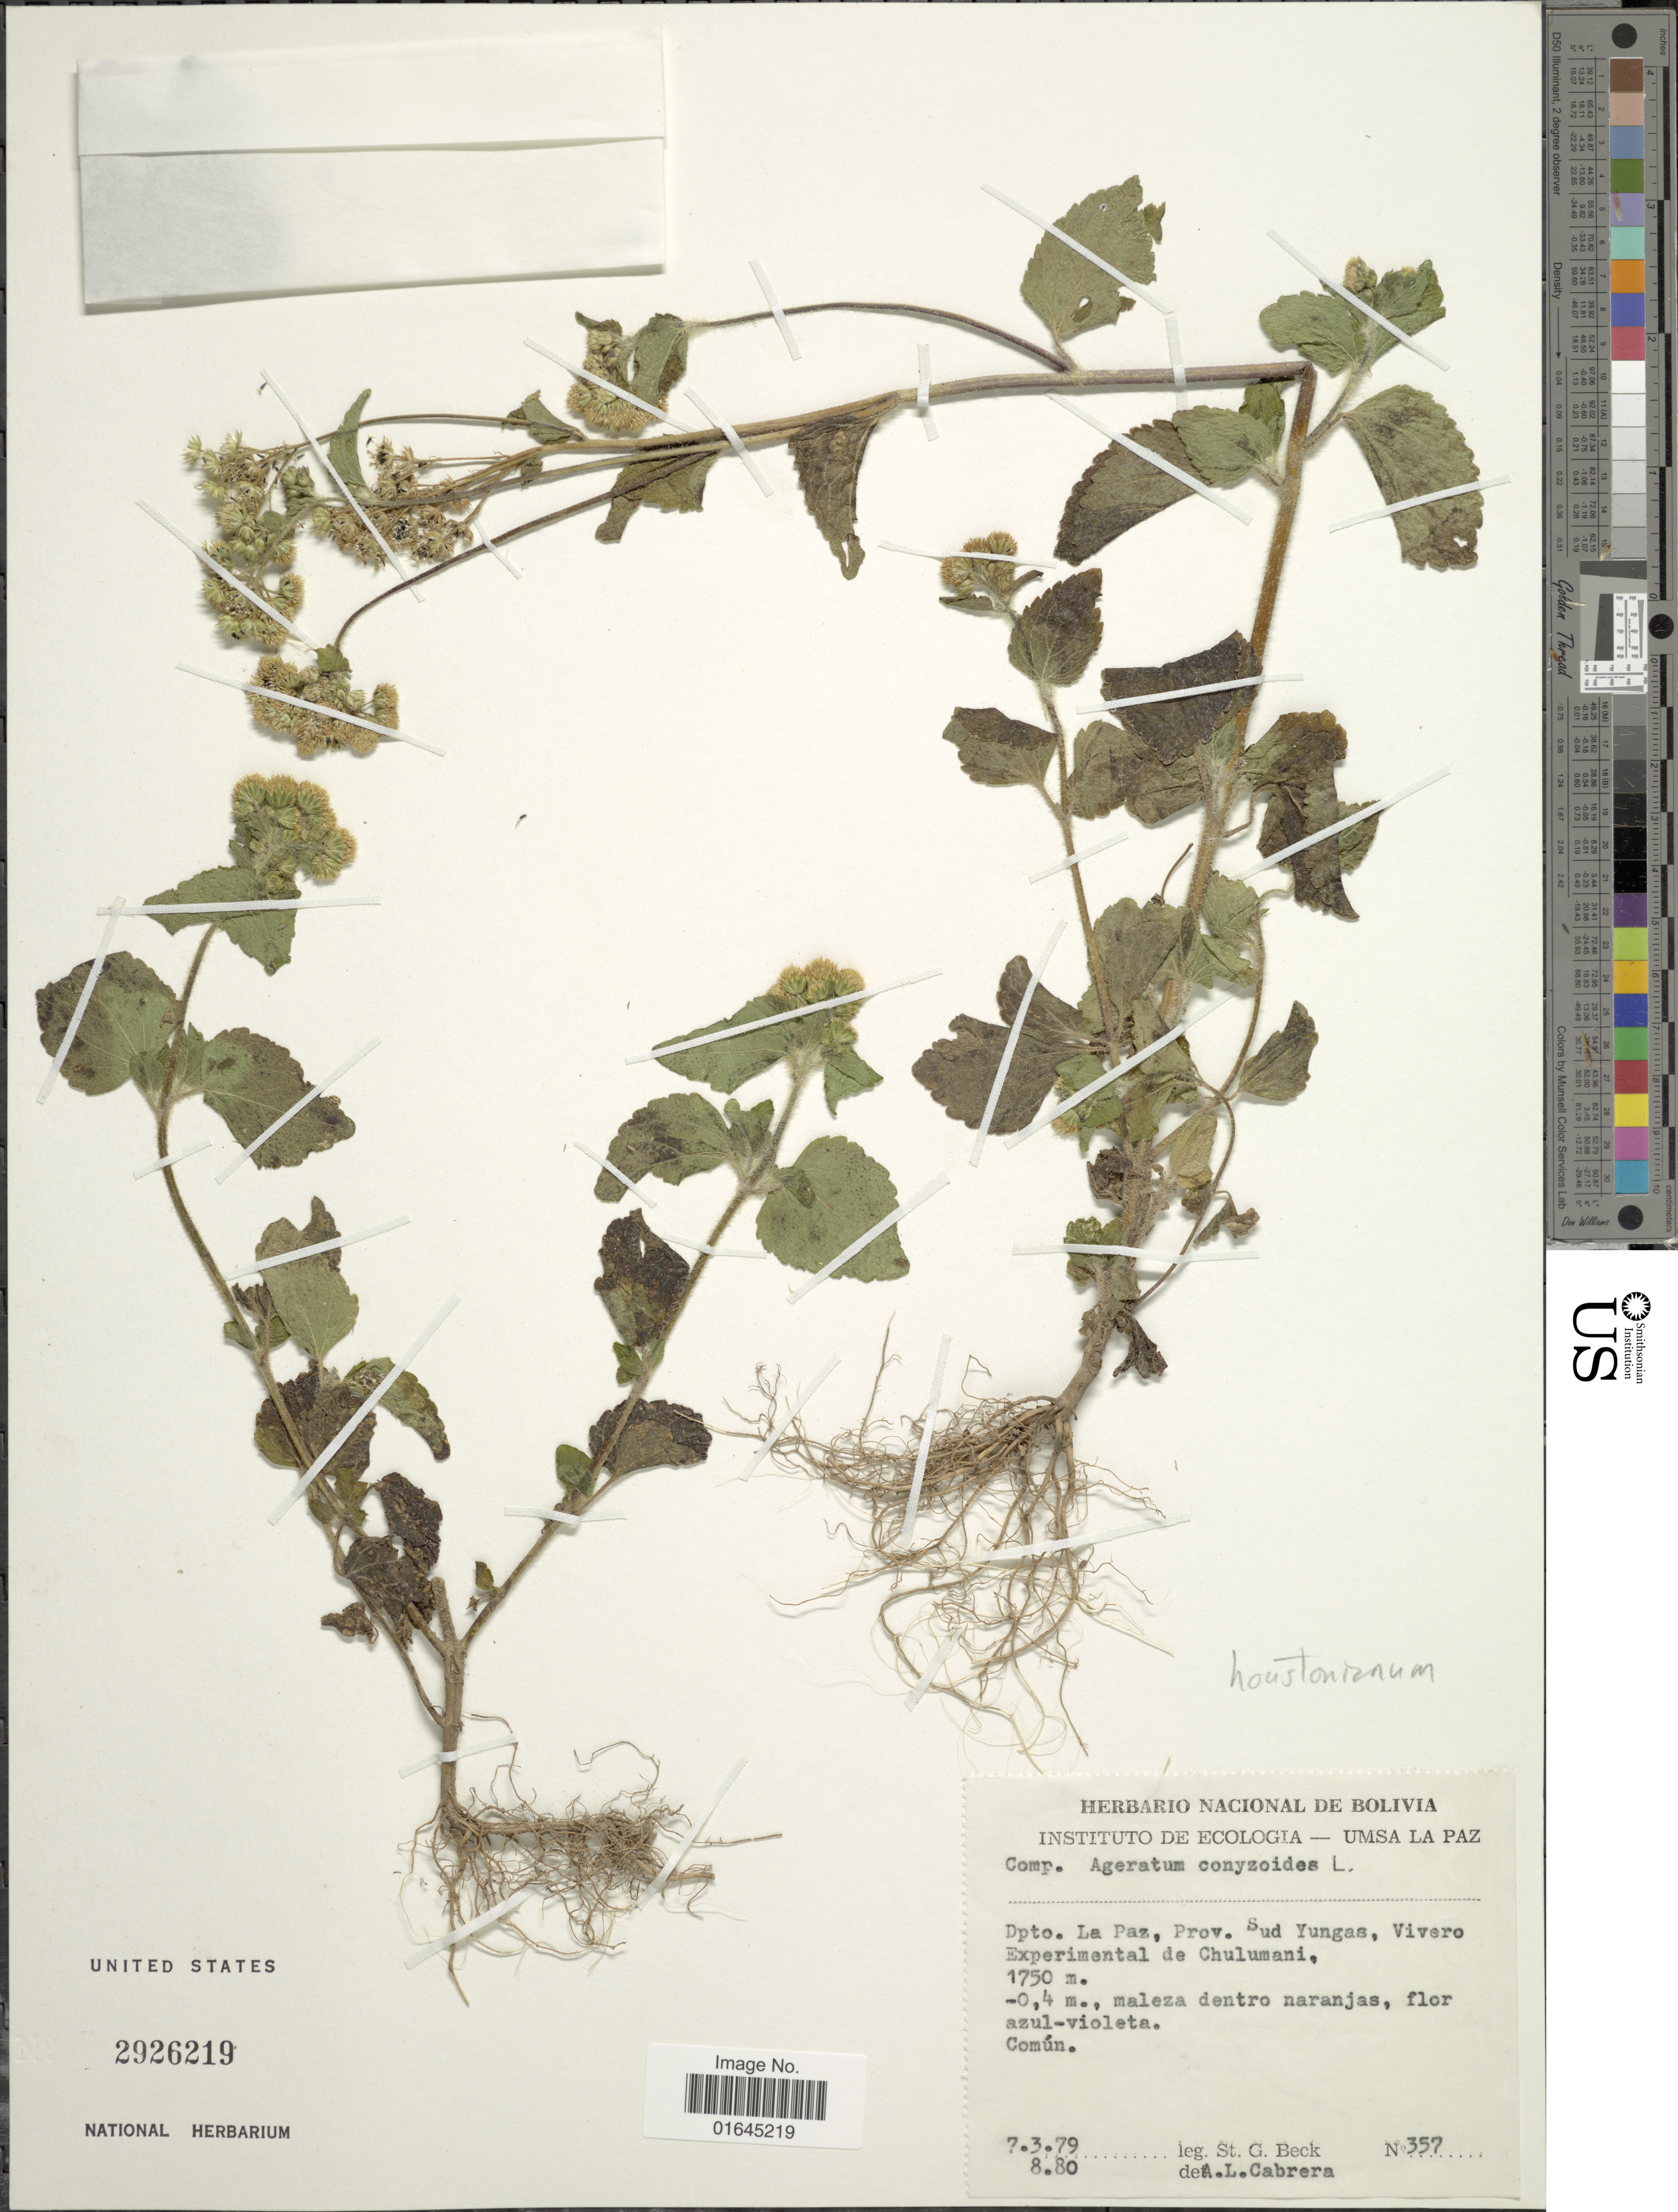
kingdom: Plantae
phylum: Tracheophyta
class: Magnoliopsida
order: Asterales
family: Asteraceae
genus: Ageratum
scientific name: Ageratum houstonianum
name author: Mill.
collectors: S. G. Beck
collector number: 357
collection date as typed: Transcribed d/m/y: 7/3/79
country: Bolivia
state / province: La Paz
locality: Dpto. La Paz, Prov. Sud Yungas, Vivero Experimental de Chulumani.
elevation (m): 1750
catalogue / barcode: US 2926219